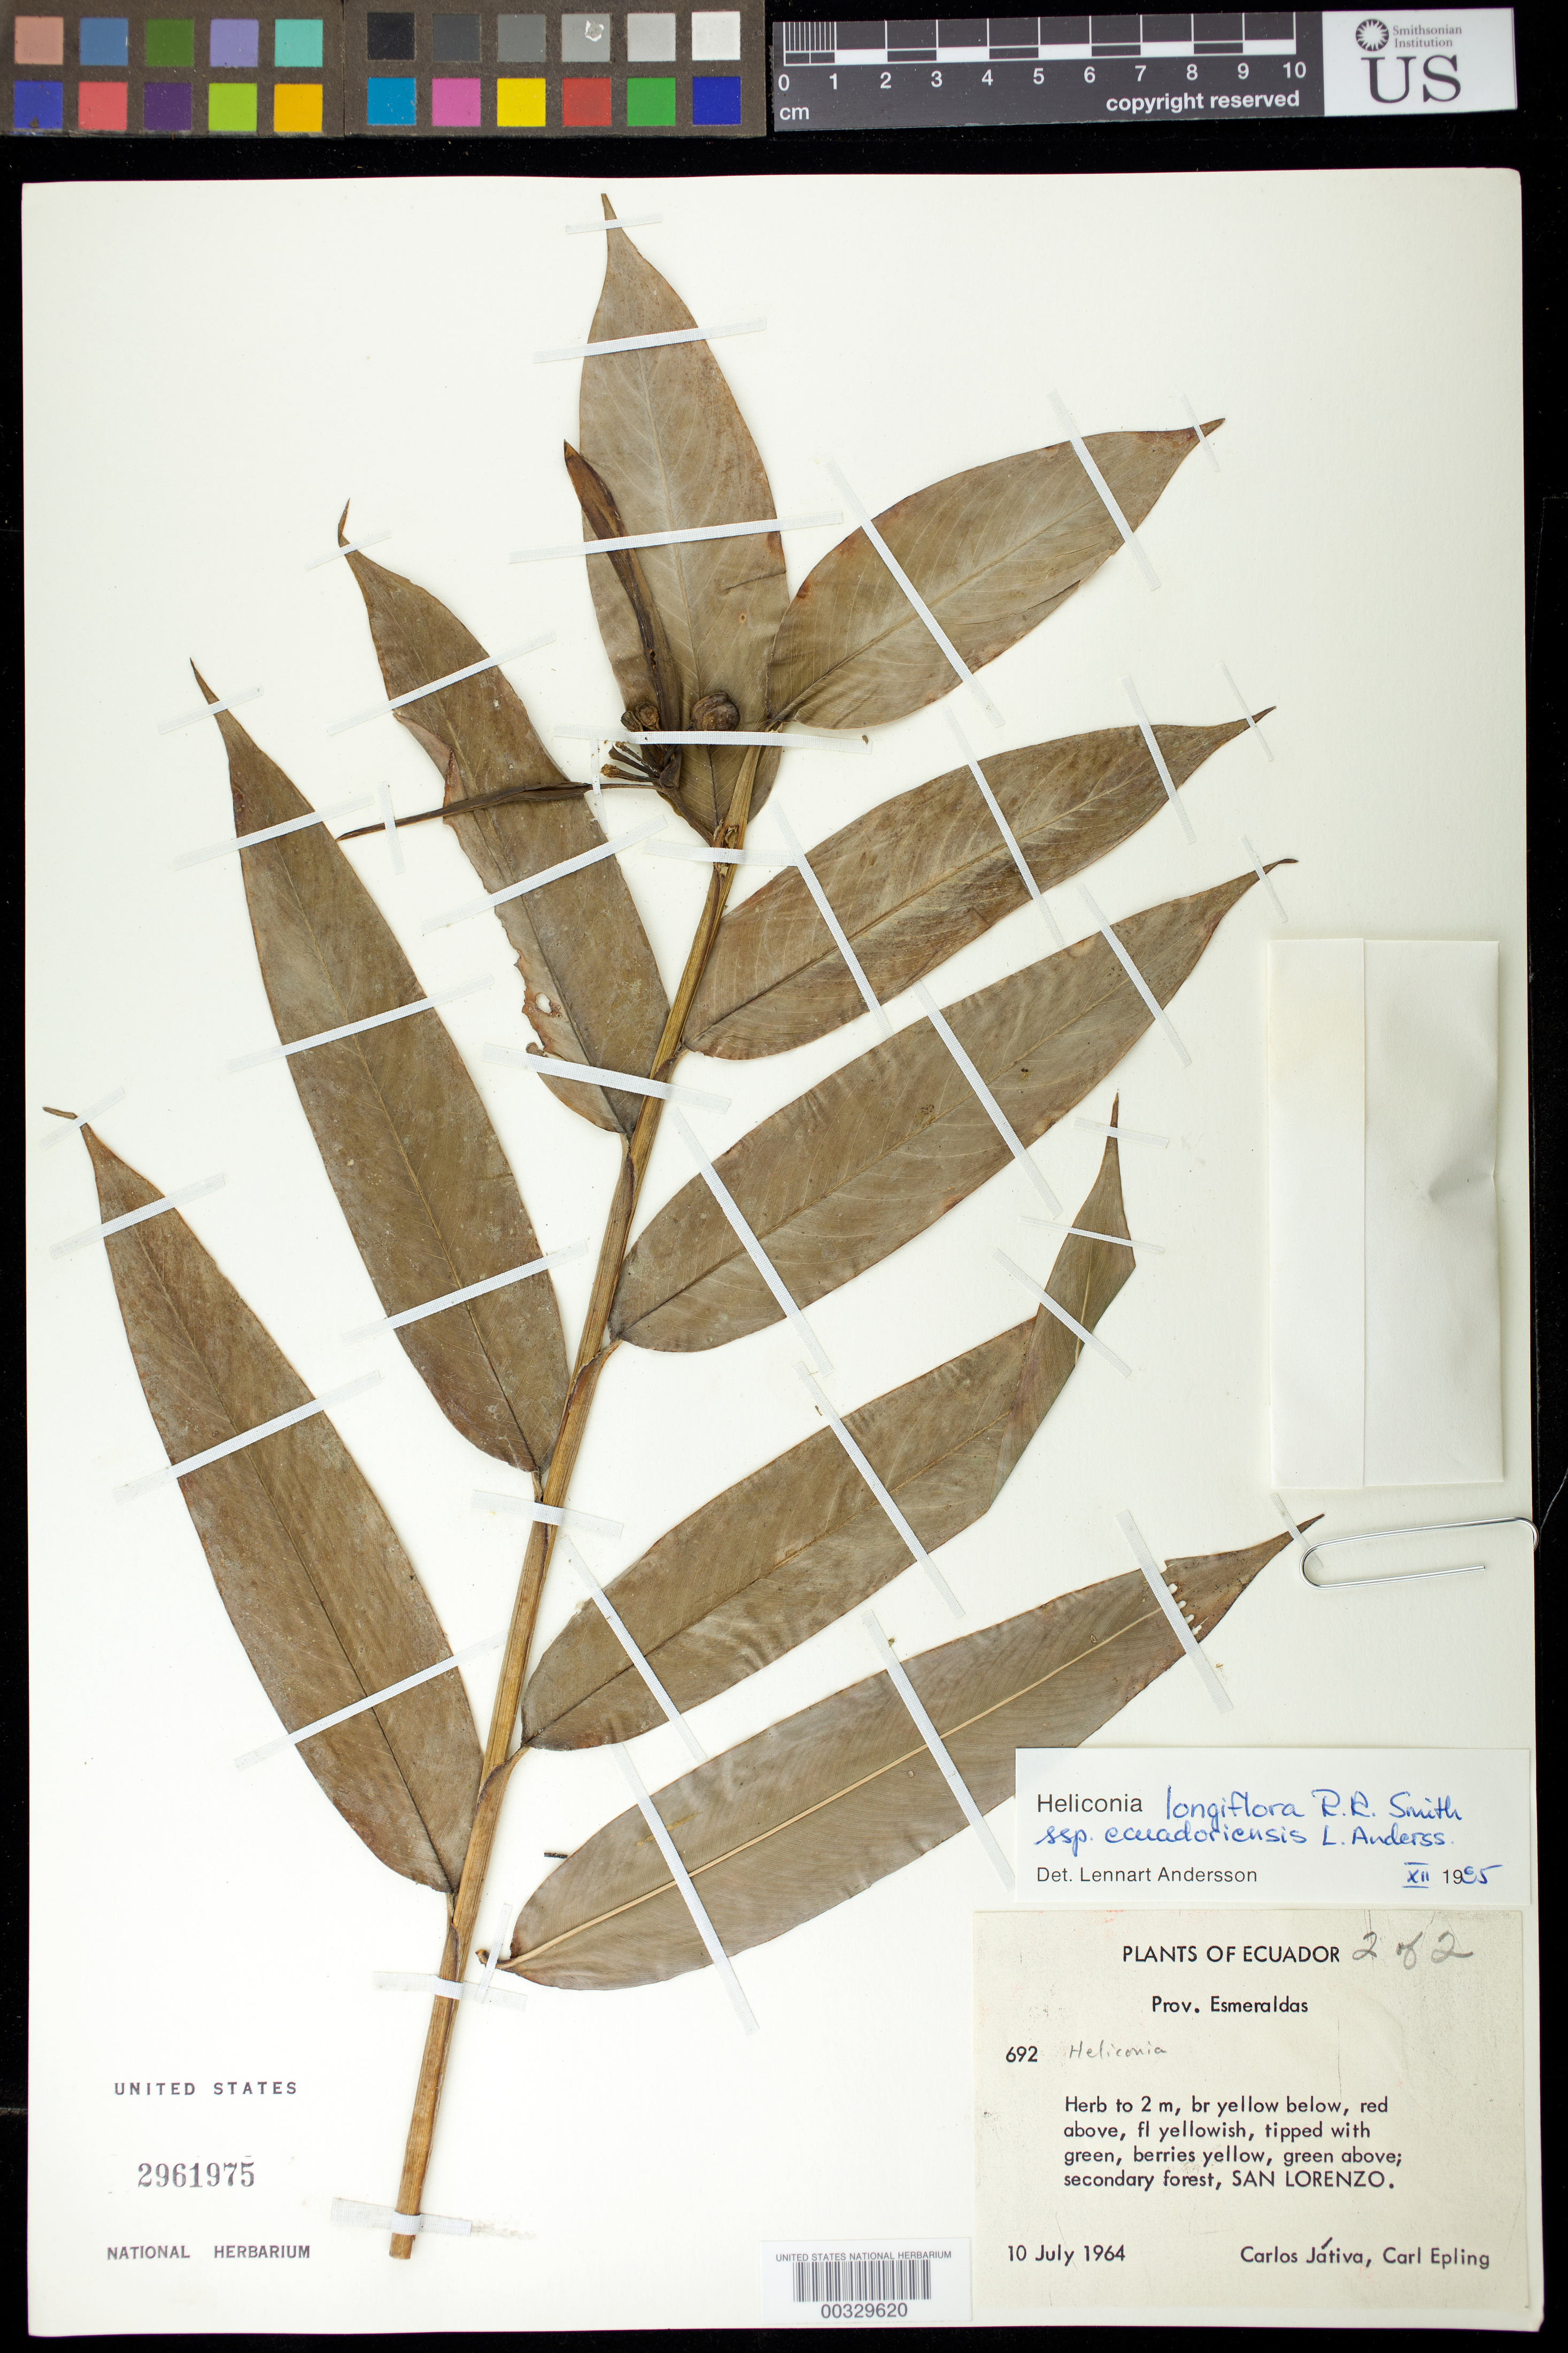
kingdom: Plantae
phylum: Tracheophyta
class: Liliopsida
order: Zingiberales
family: Heliconiaceae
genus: Heliconia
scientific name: Heliconia longiflora subsp. ecuadoriensis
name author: L. Andersson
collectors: C. D. Játiva & C. C. Epling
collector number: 692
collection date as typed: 10 Jul 1964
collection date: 1964-07-10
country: Ecuador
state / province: Esmeraldas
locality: San Lorenzo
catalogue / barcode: US 2961975